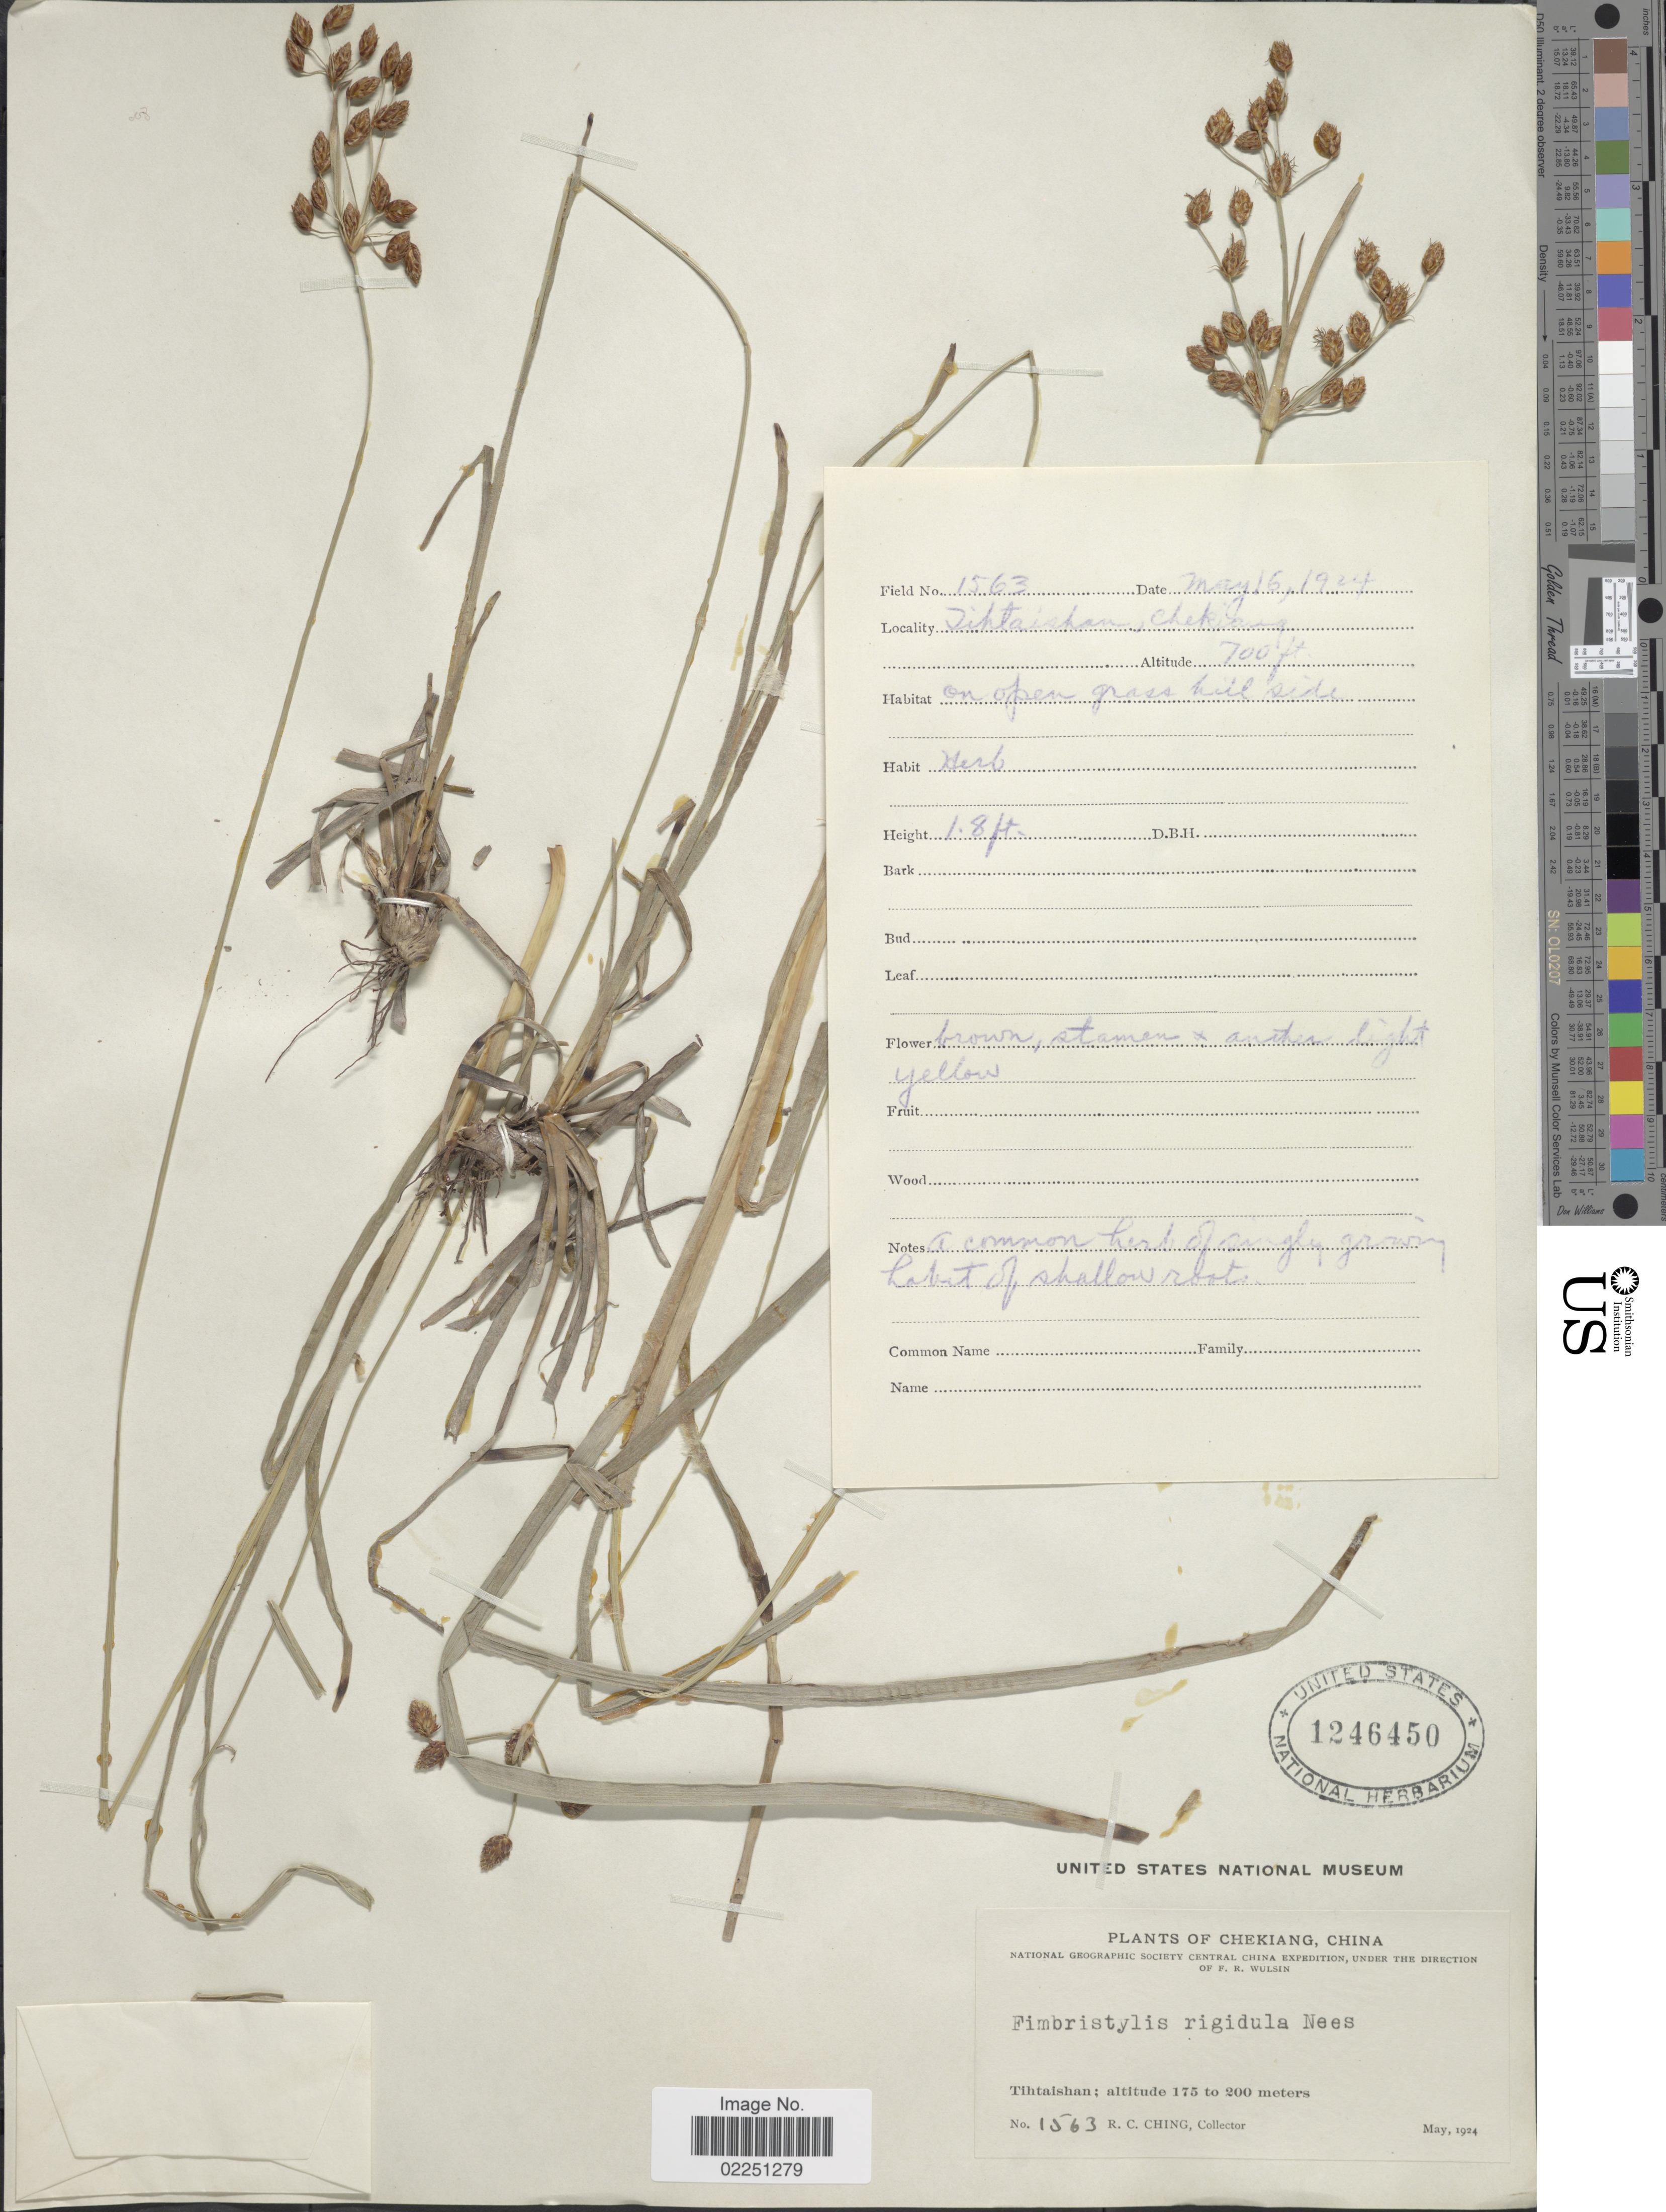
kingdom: Plantae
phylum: Tracheophyta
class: Liliopsida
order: Poales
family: Cyperaceae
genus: Fimbristylis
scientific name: Fimbristylis rigidula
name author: Nees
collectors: R. C. Ching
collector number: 1563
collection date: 1924-05-16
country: China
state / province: Zhejiang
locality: Chekiang, Tihtaishan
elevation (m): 175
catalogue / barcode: US 1246450